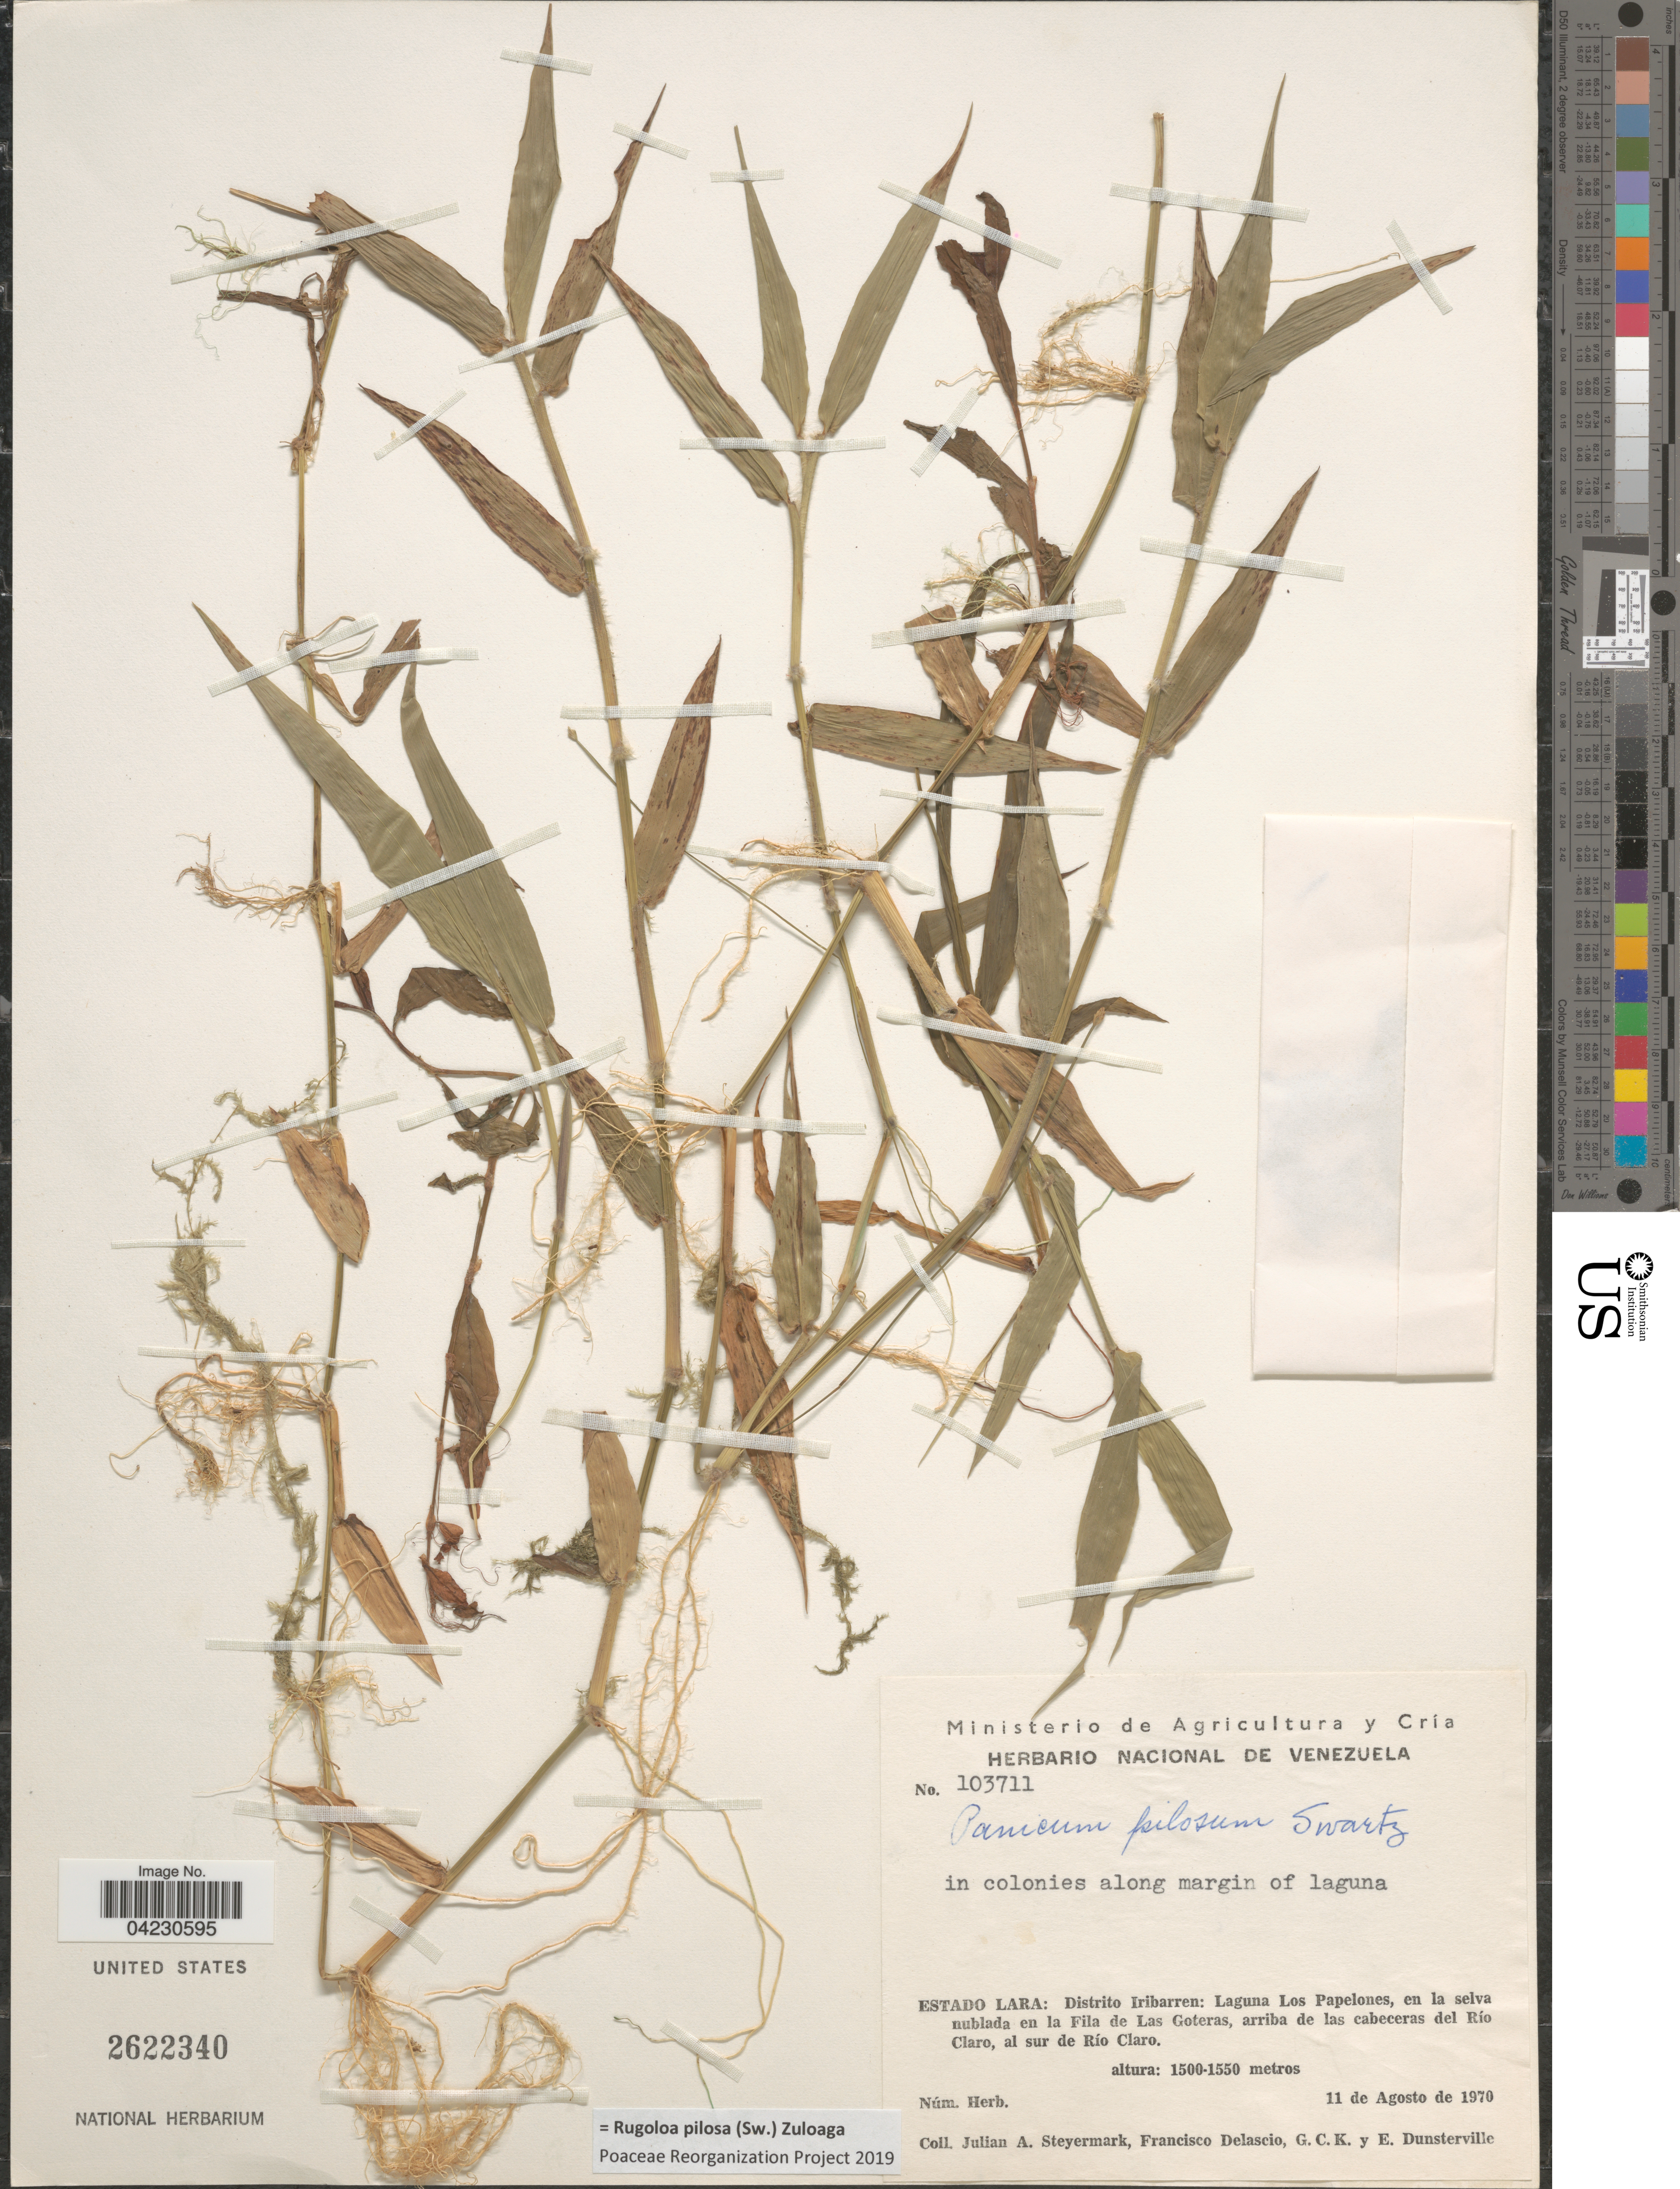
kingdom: Plantae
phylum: Tracheophyta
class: Liliopsida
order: Poales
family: Poaceae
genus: Rugoloa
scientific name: Rugoloa pilosa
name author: (Sw.) Zuloaga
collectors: J. Steyermark, F. Delascio & E. Dunsterville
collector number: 103711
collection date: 1979-08-11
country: Venezuela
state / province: Lara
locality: Distrito Iribarren: Laguna Los Papelones, en la selva nublada en la fila de Las Goteras, arriba de las cabeceras del Río Claro, al sur de Río Claro.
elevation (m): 1500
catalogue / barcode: US 2622340